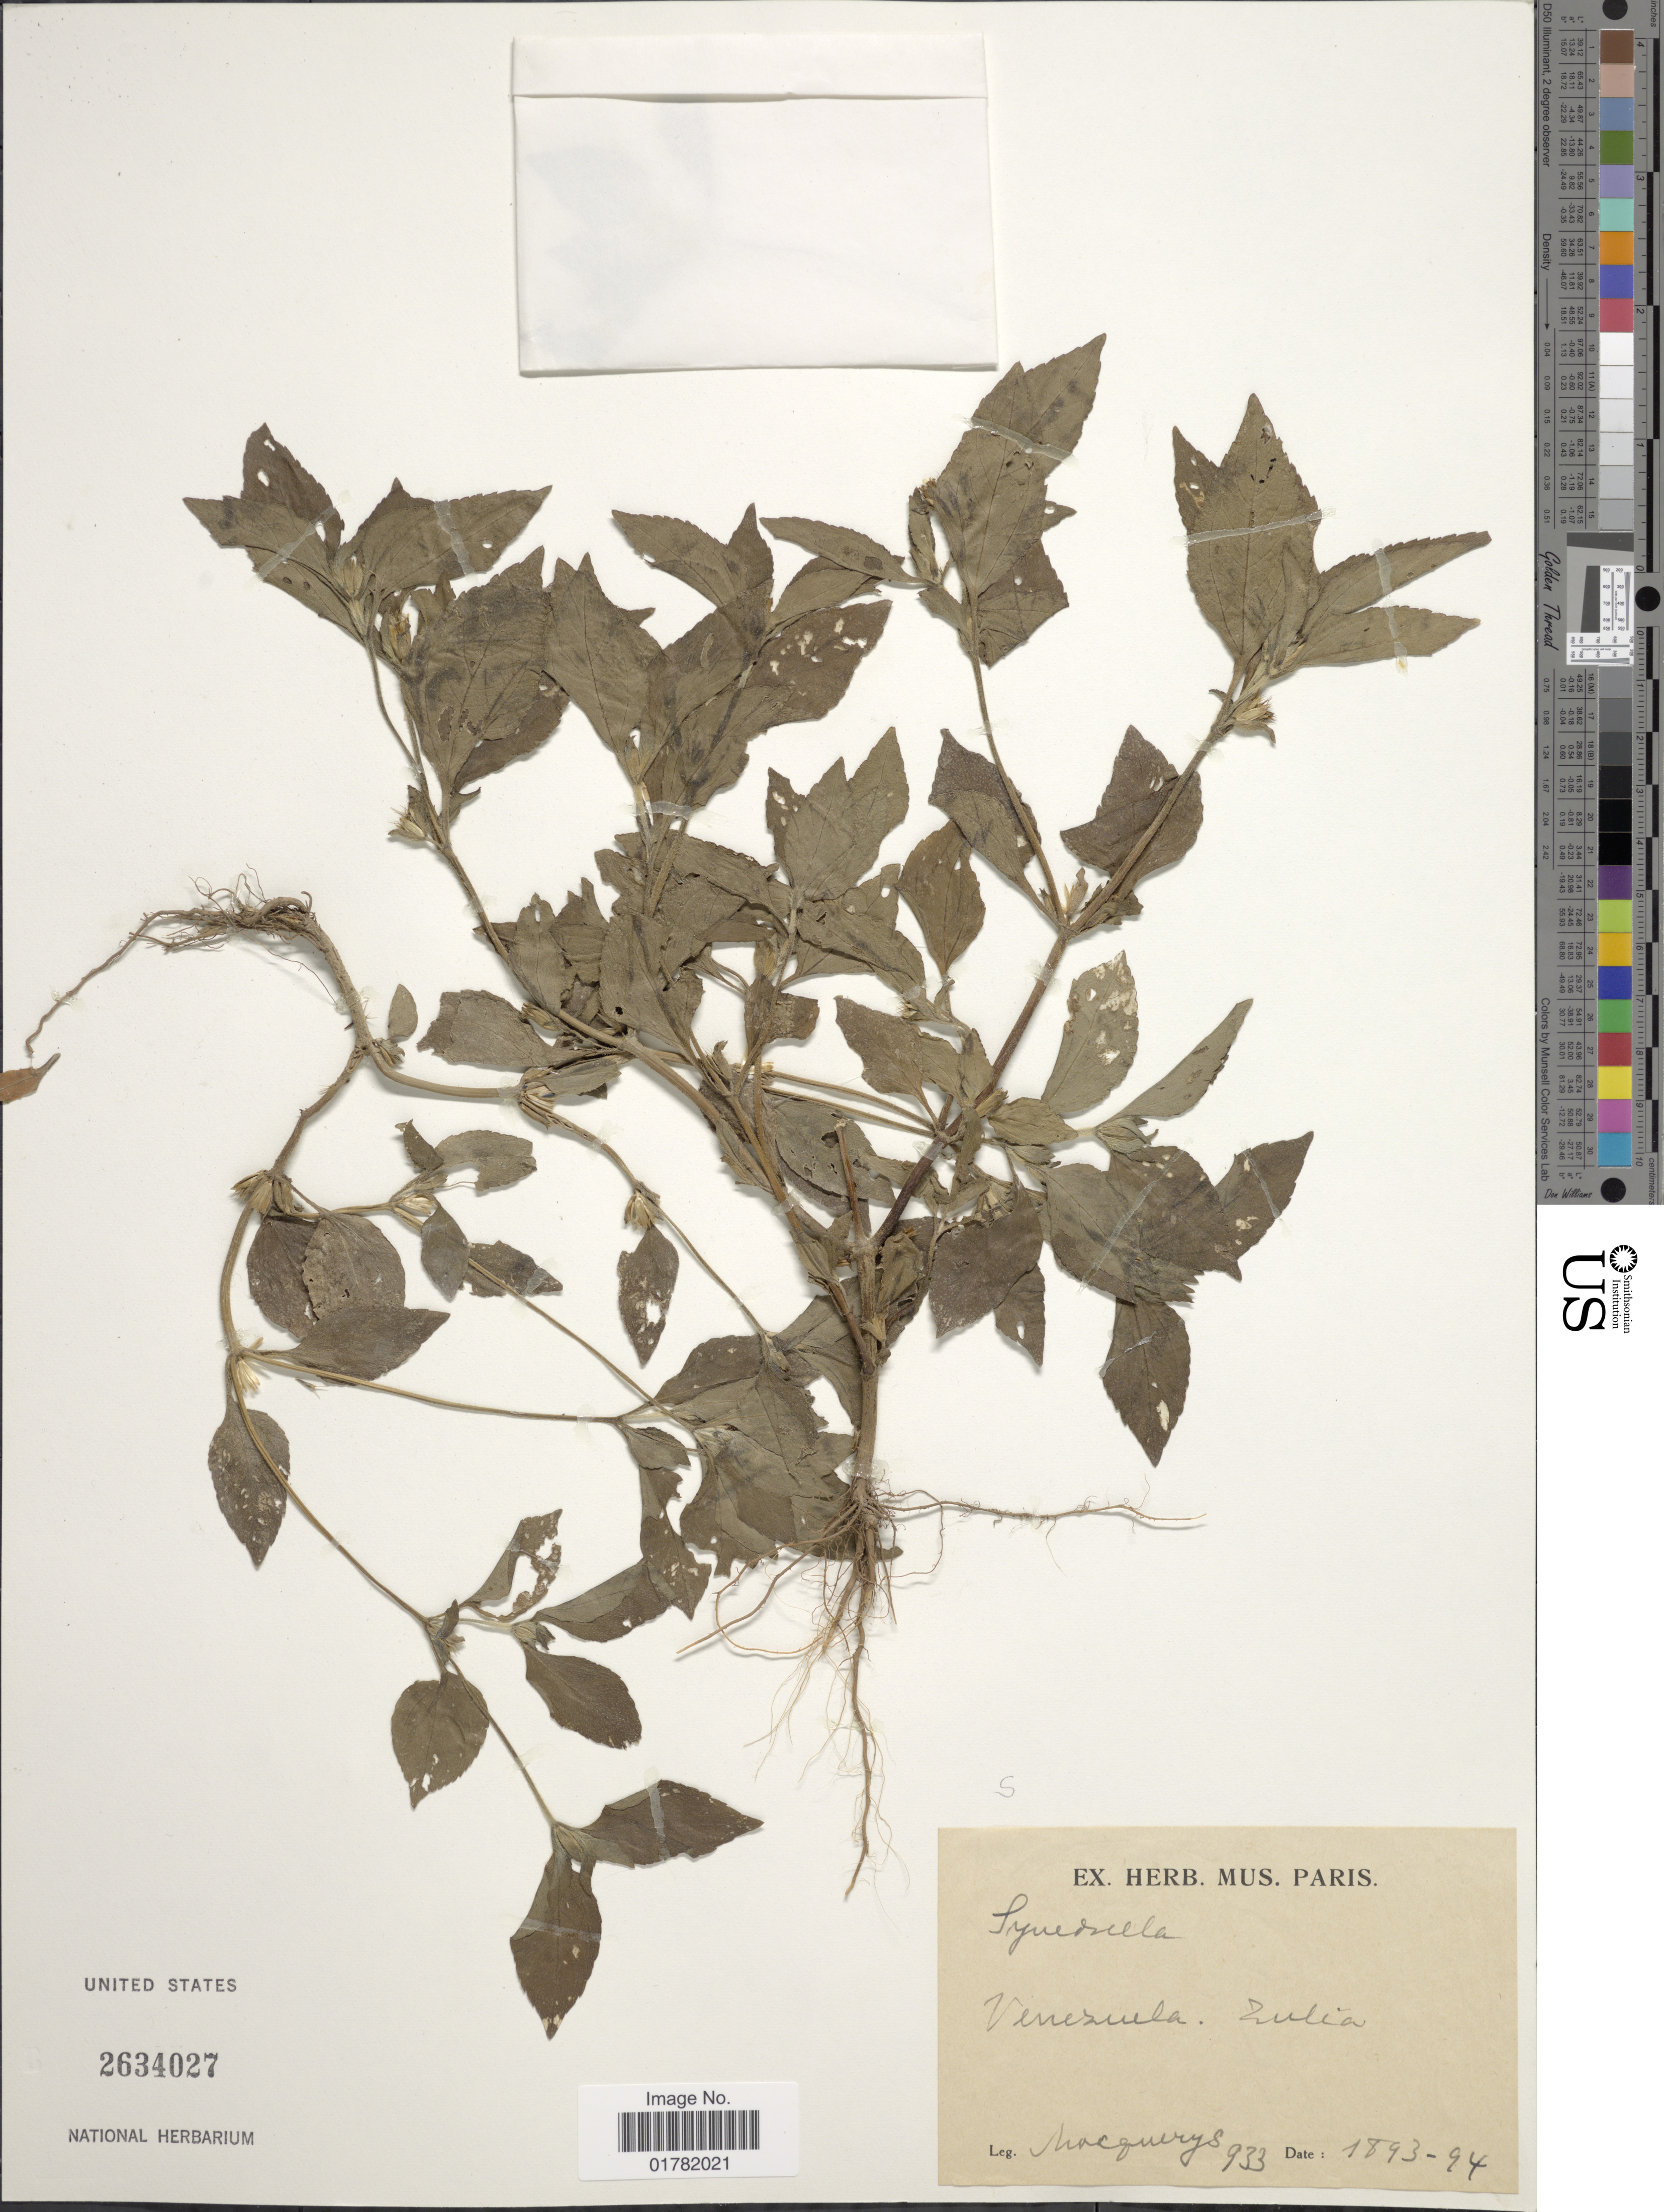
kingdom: Plantae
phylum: Tracheophyta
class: Magnoliopsida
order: Asterales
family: Asteraceae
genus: Synedrella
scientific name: Synedrella nodiflora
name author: (L.) Gaertn.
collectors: A. Mocquerys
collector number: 933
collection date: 1893/1894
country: Venezuela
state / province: Zulia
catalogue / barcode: US 2634027